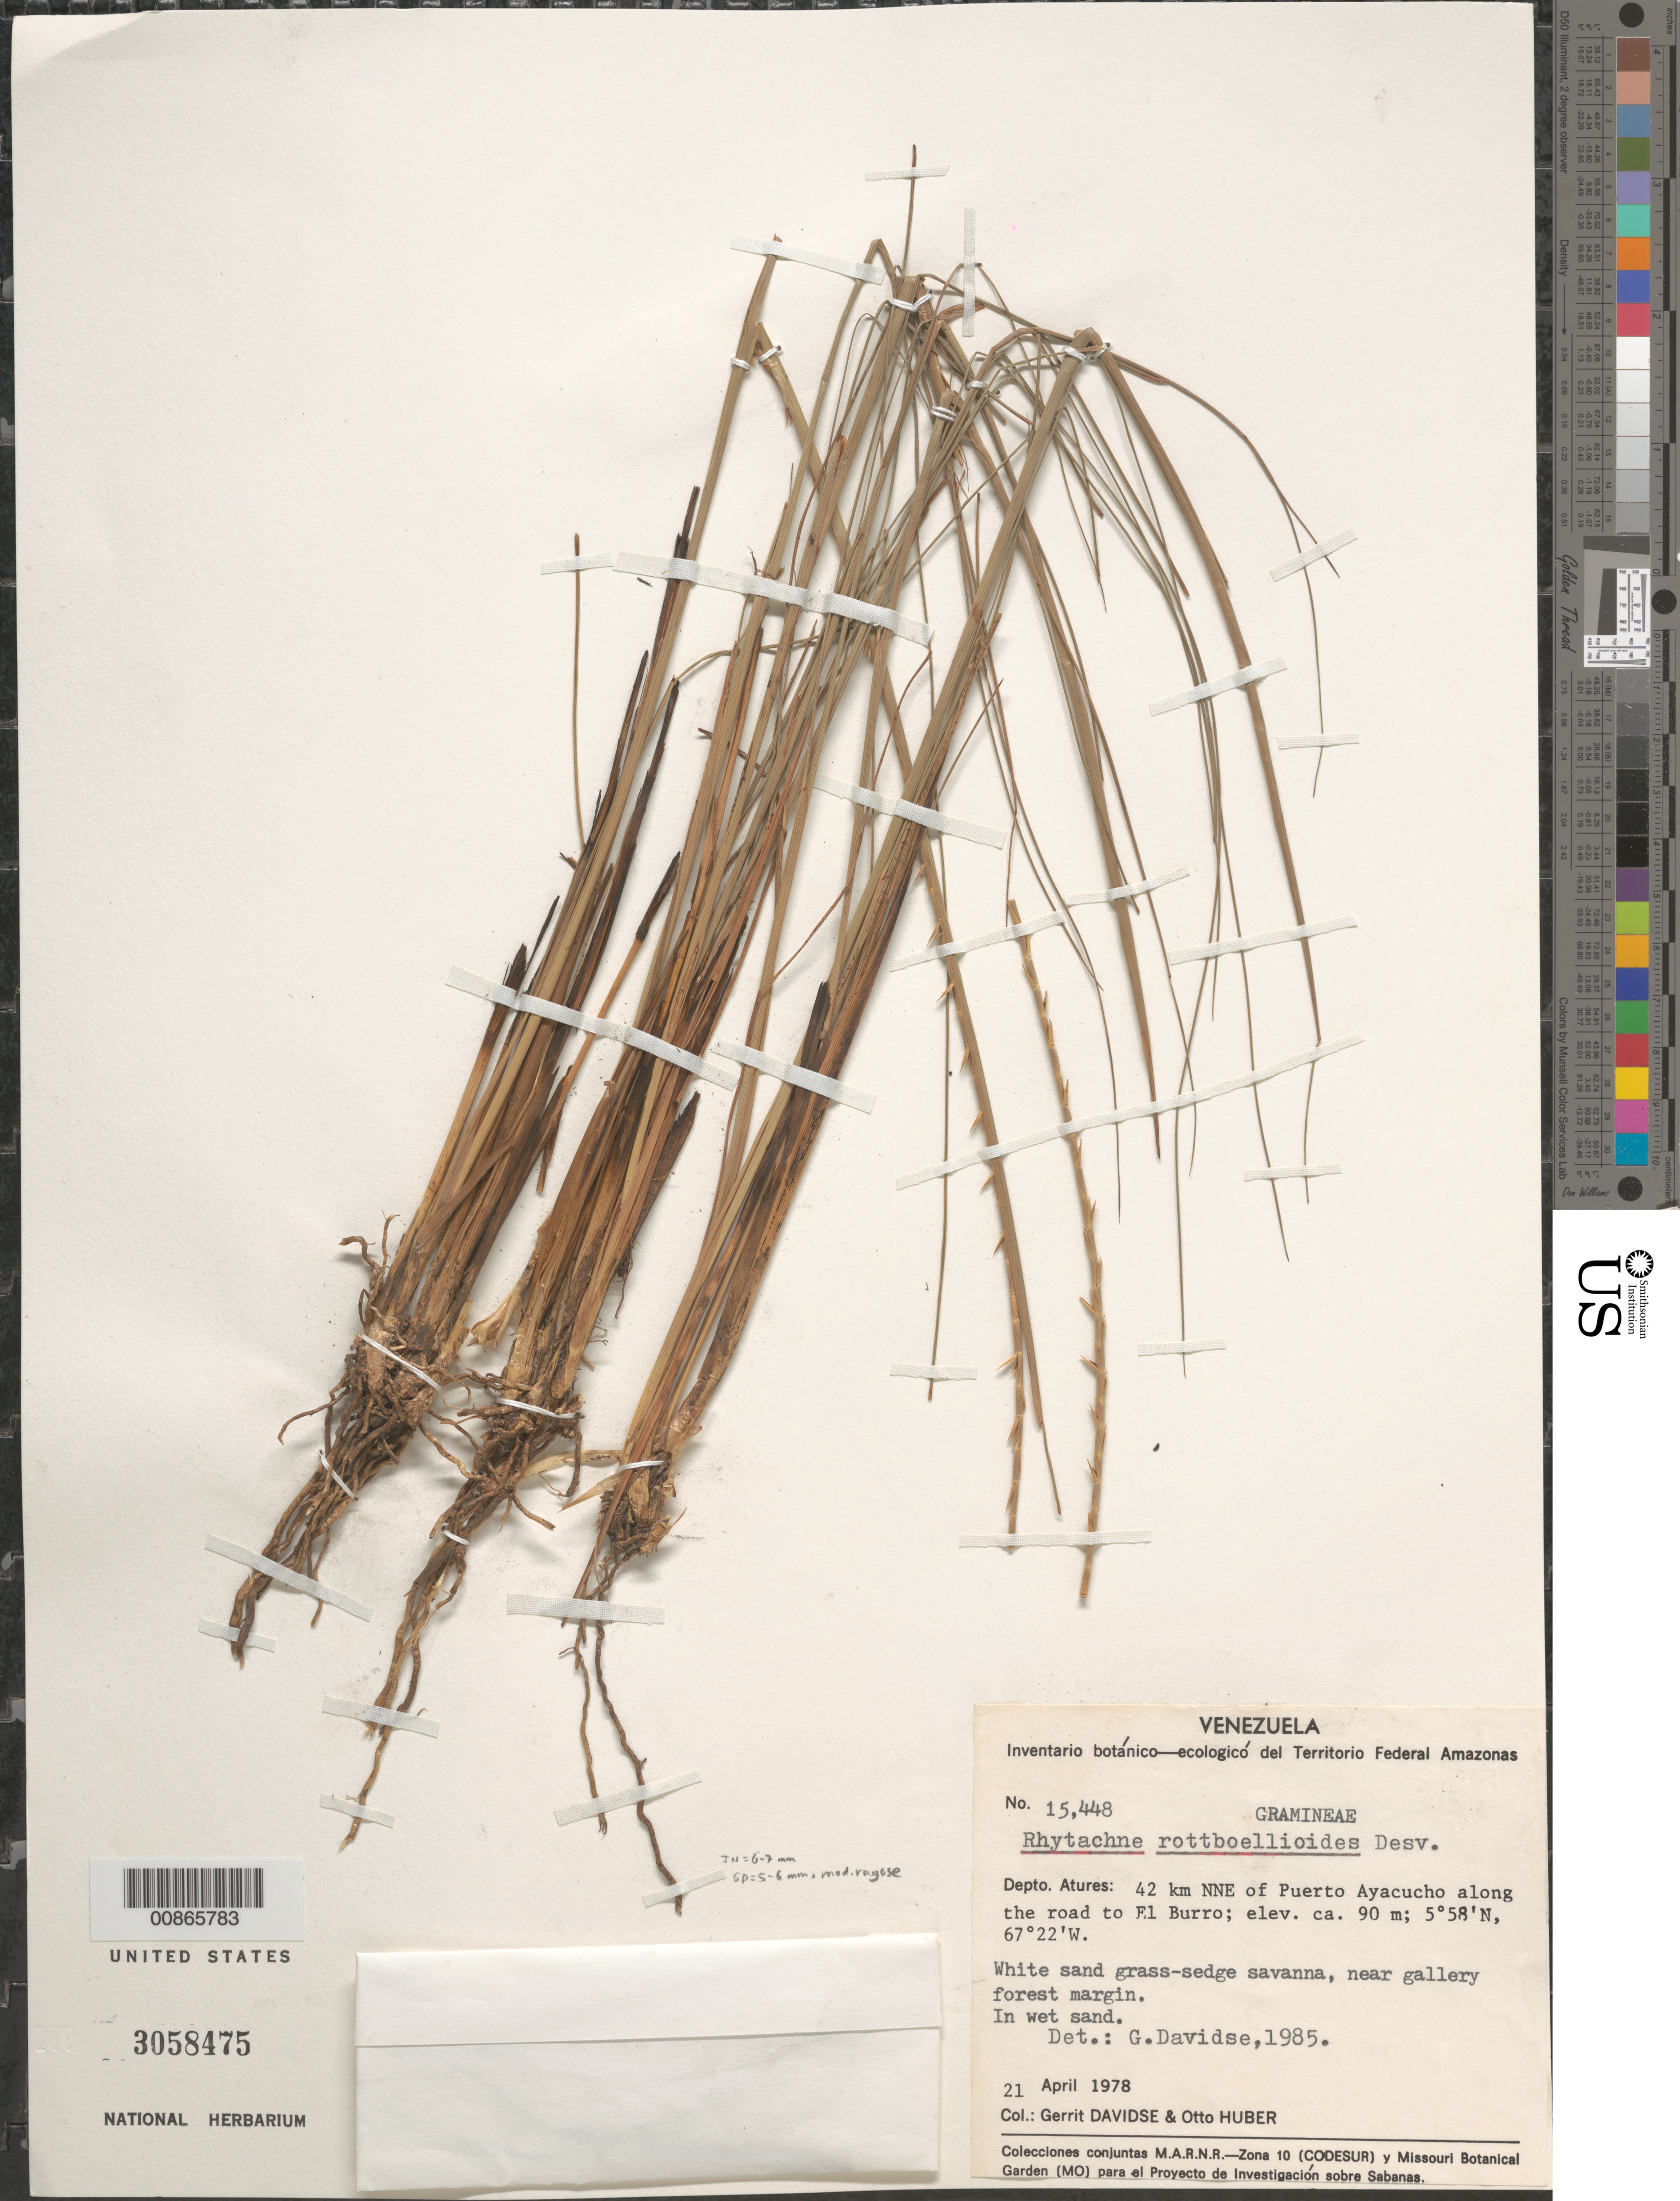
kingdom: Plantae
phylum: Tracheophyta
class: Liliopsida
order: Poales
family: Poaceae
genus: Rhytachne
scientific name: Rhytachne rottboellioides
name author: Desv.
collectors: G. Davidse & O. Huber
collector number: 15448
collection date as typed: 21-Apr-78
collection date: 1978-04-21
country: Venezuela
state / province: Amazonas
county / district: Atures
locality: Puerto Ayachuco, 42 km NNE of on road to El Burro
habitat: White sand grass-sedge savanna, near gallery forest margin, in wet sand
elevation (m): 90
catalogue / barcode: US 3058475